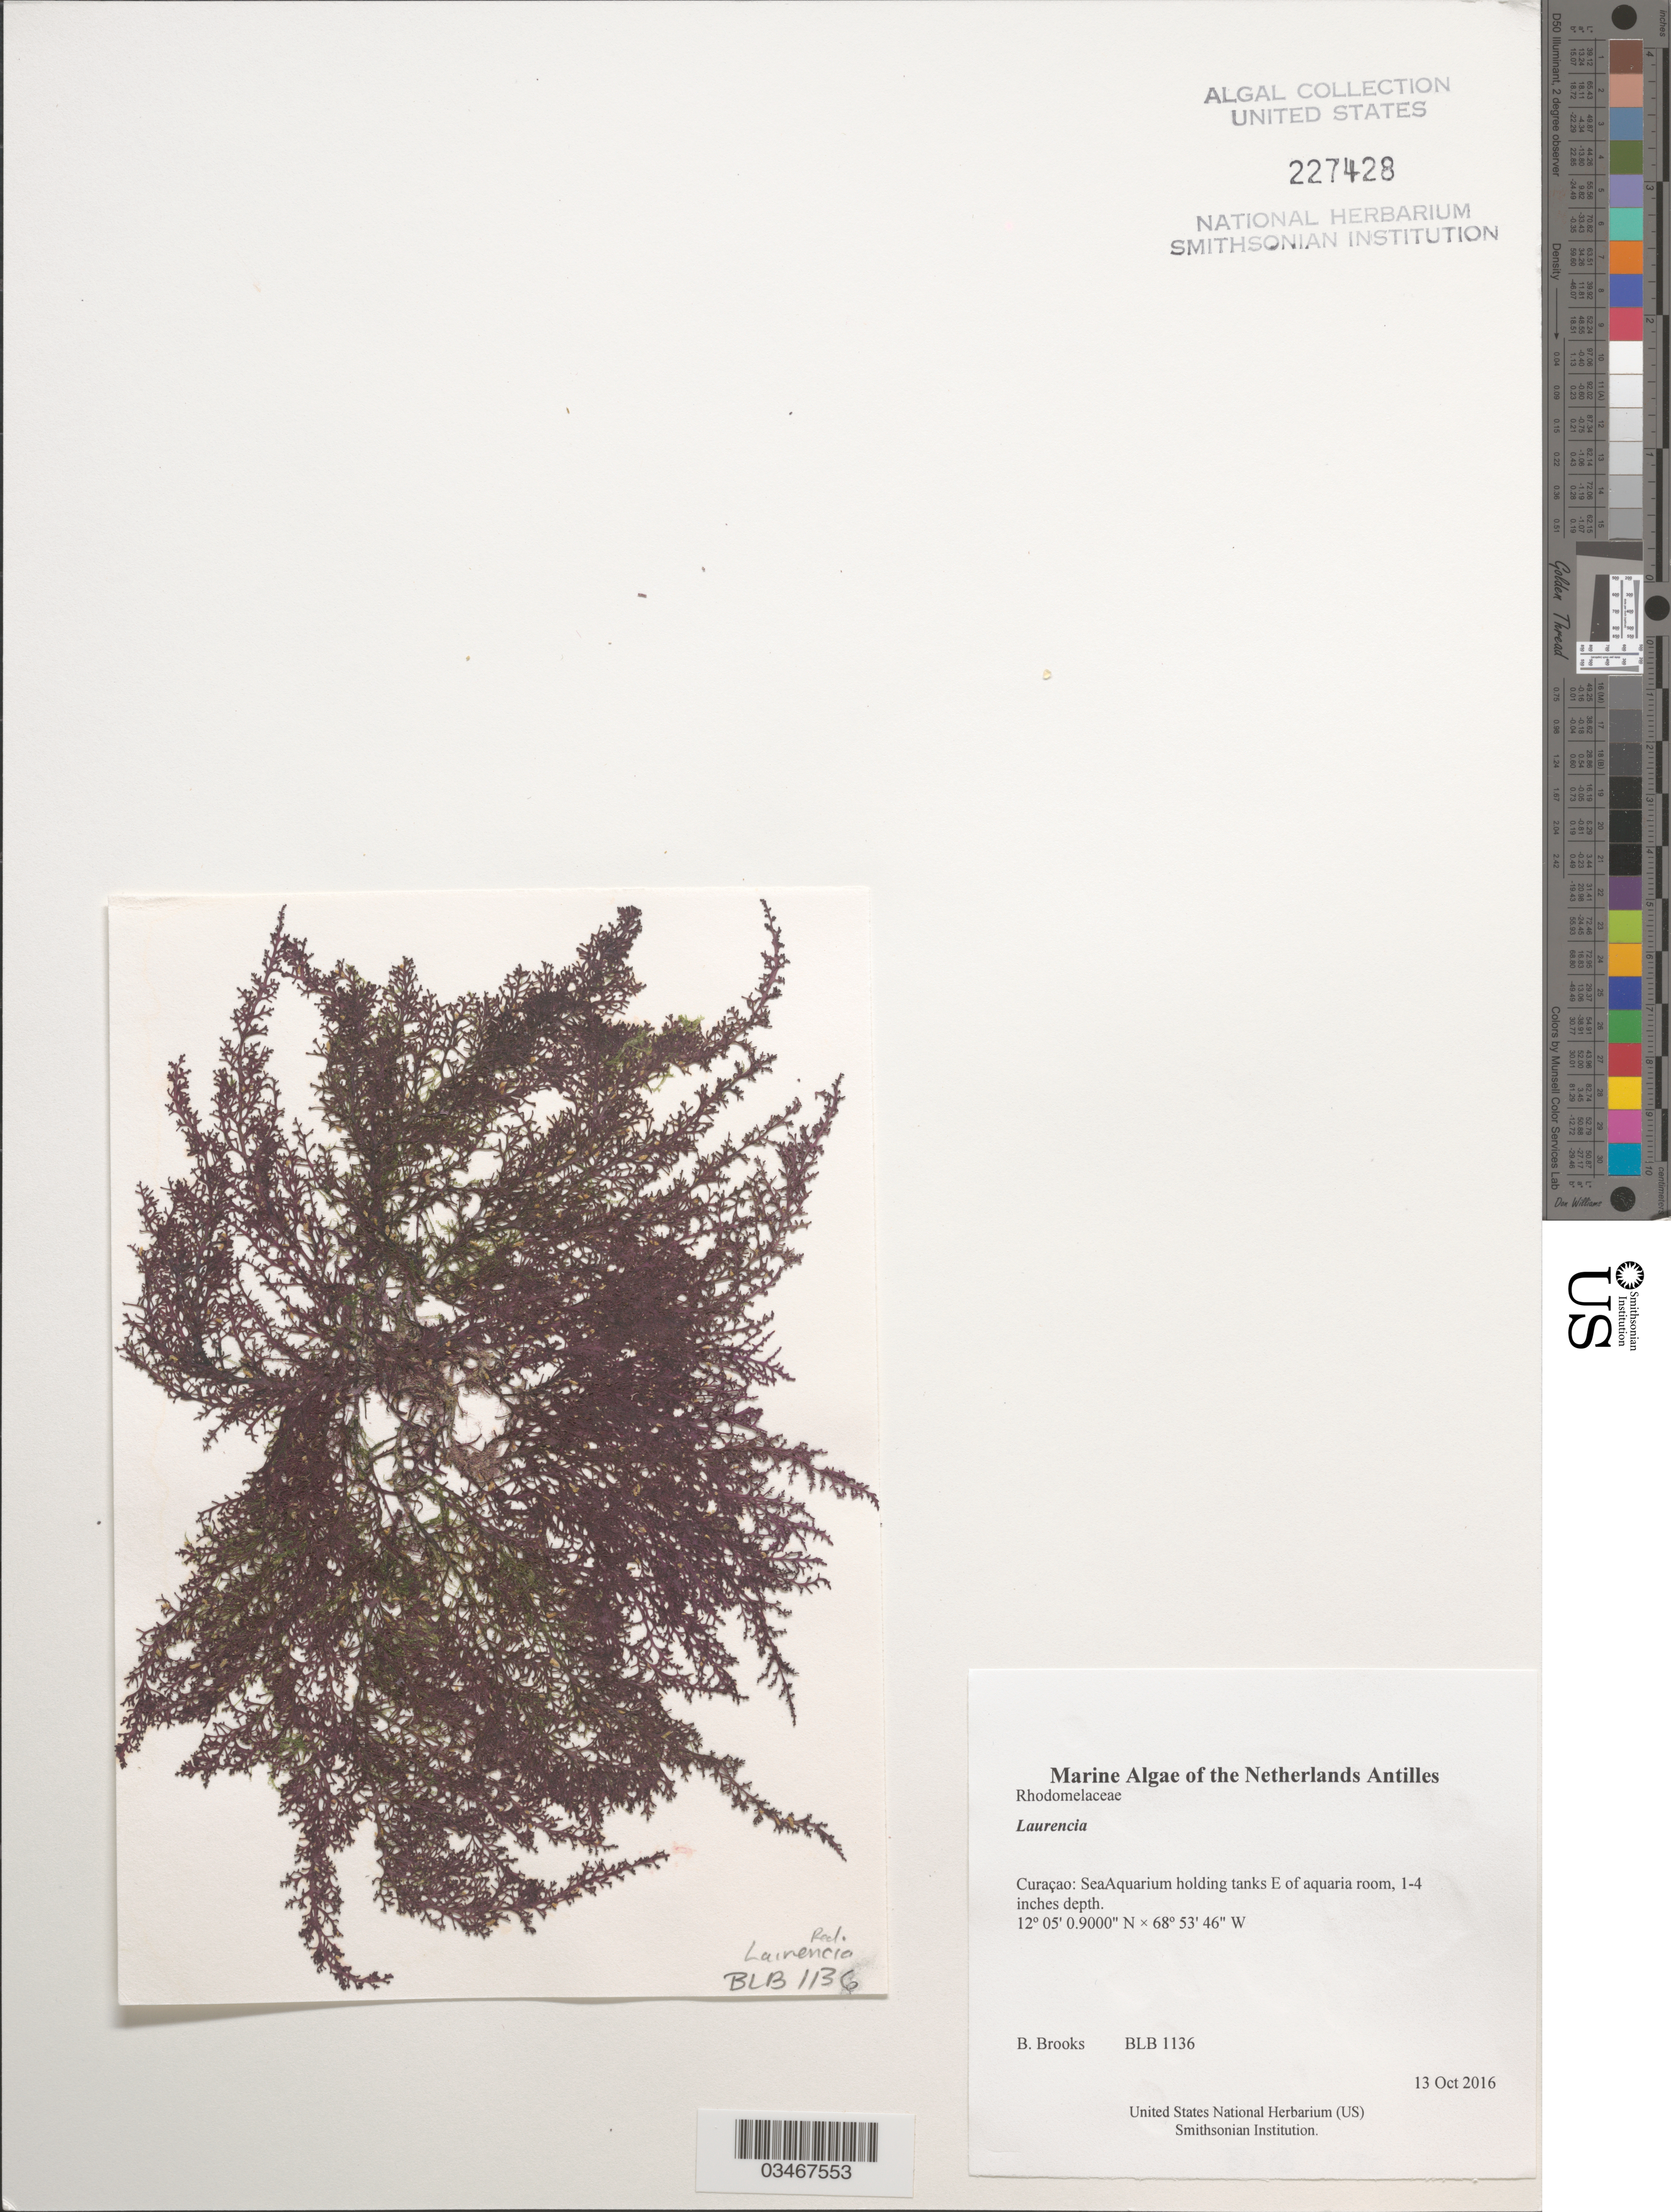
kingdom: Plantae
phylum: Rhodophyta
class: Florideophyceae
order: Ceramiales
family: Rhodomelaceae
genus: Laurencia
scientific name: Laurencia sp.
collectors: B. Brooks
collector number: BLB 1136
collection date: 2016-10-13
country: Curaçao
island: Curaçao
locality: SeaAquarium holding tanks E of aquaria room, 1-4 inches depth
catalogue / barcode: US 227428